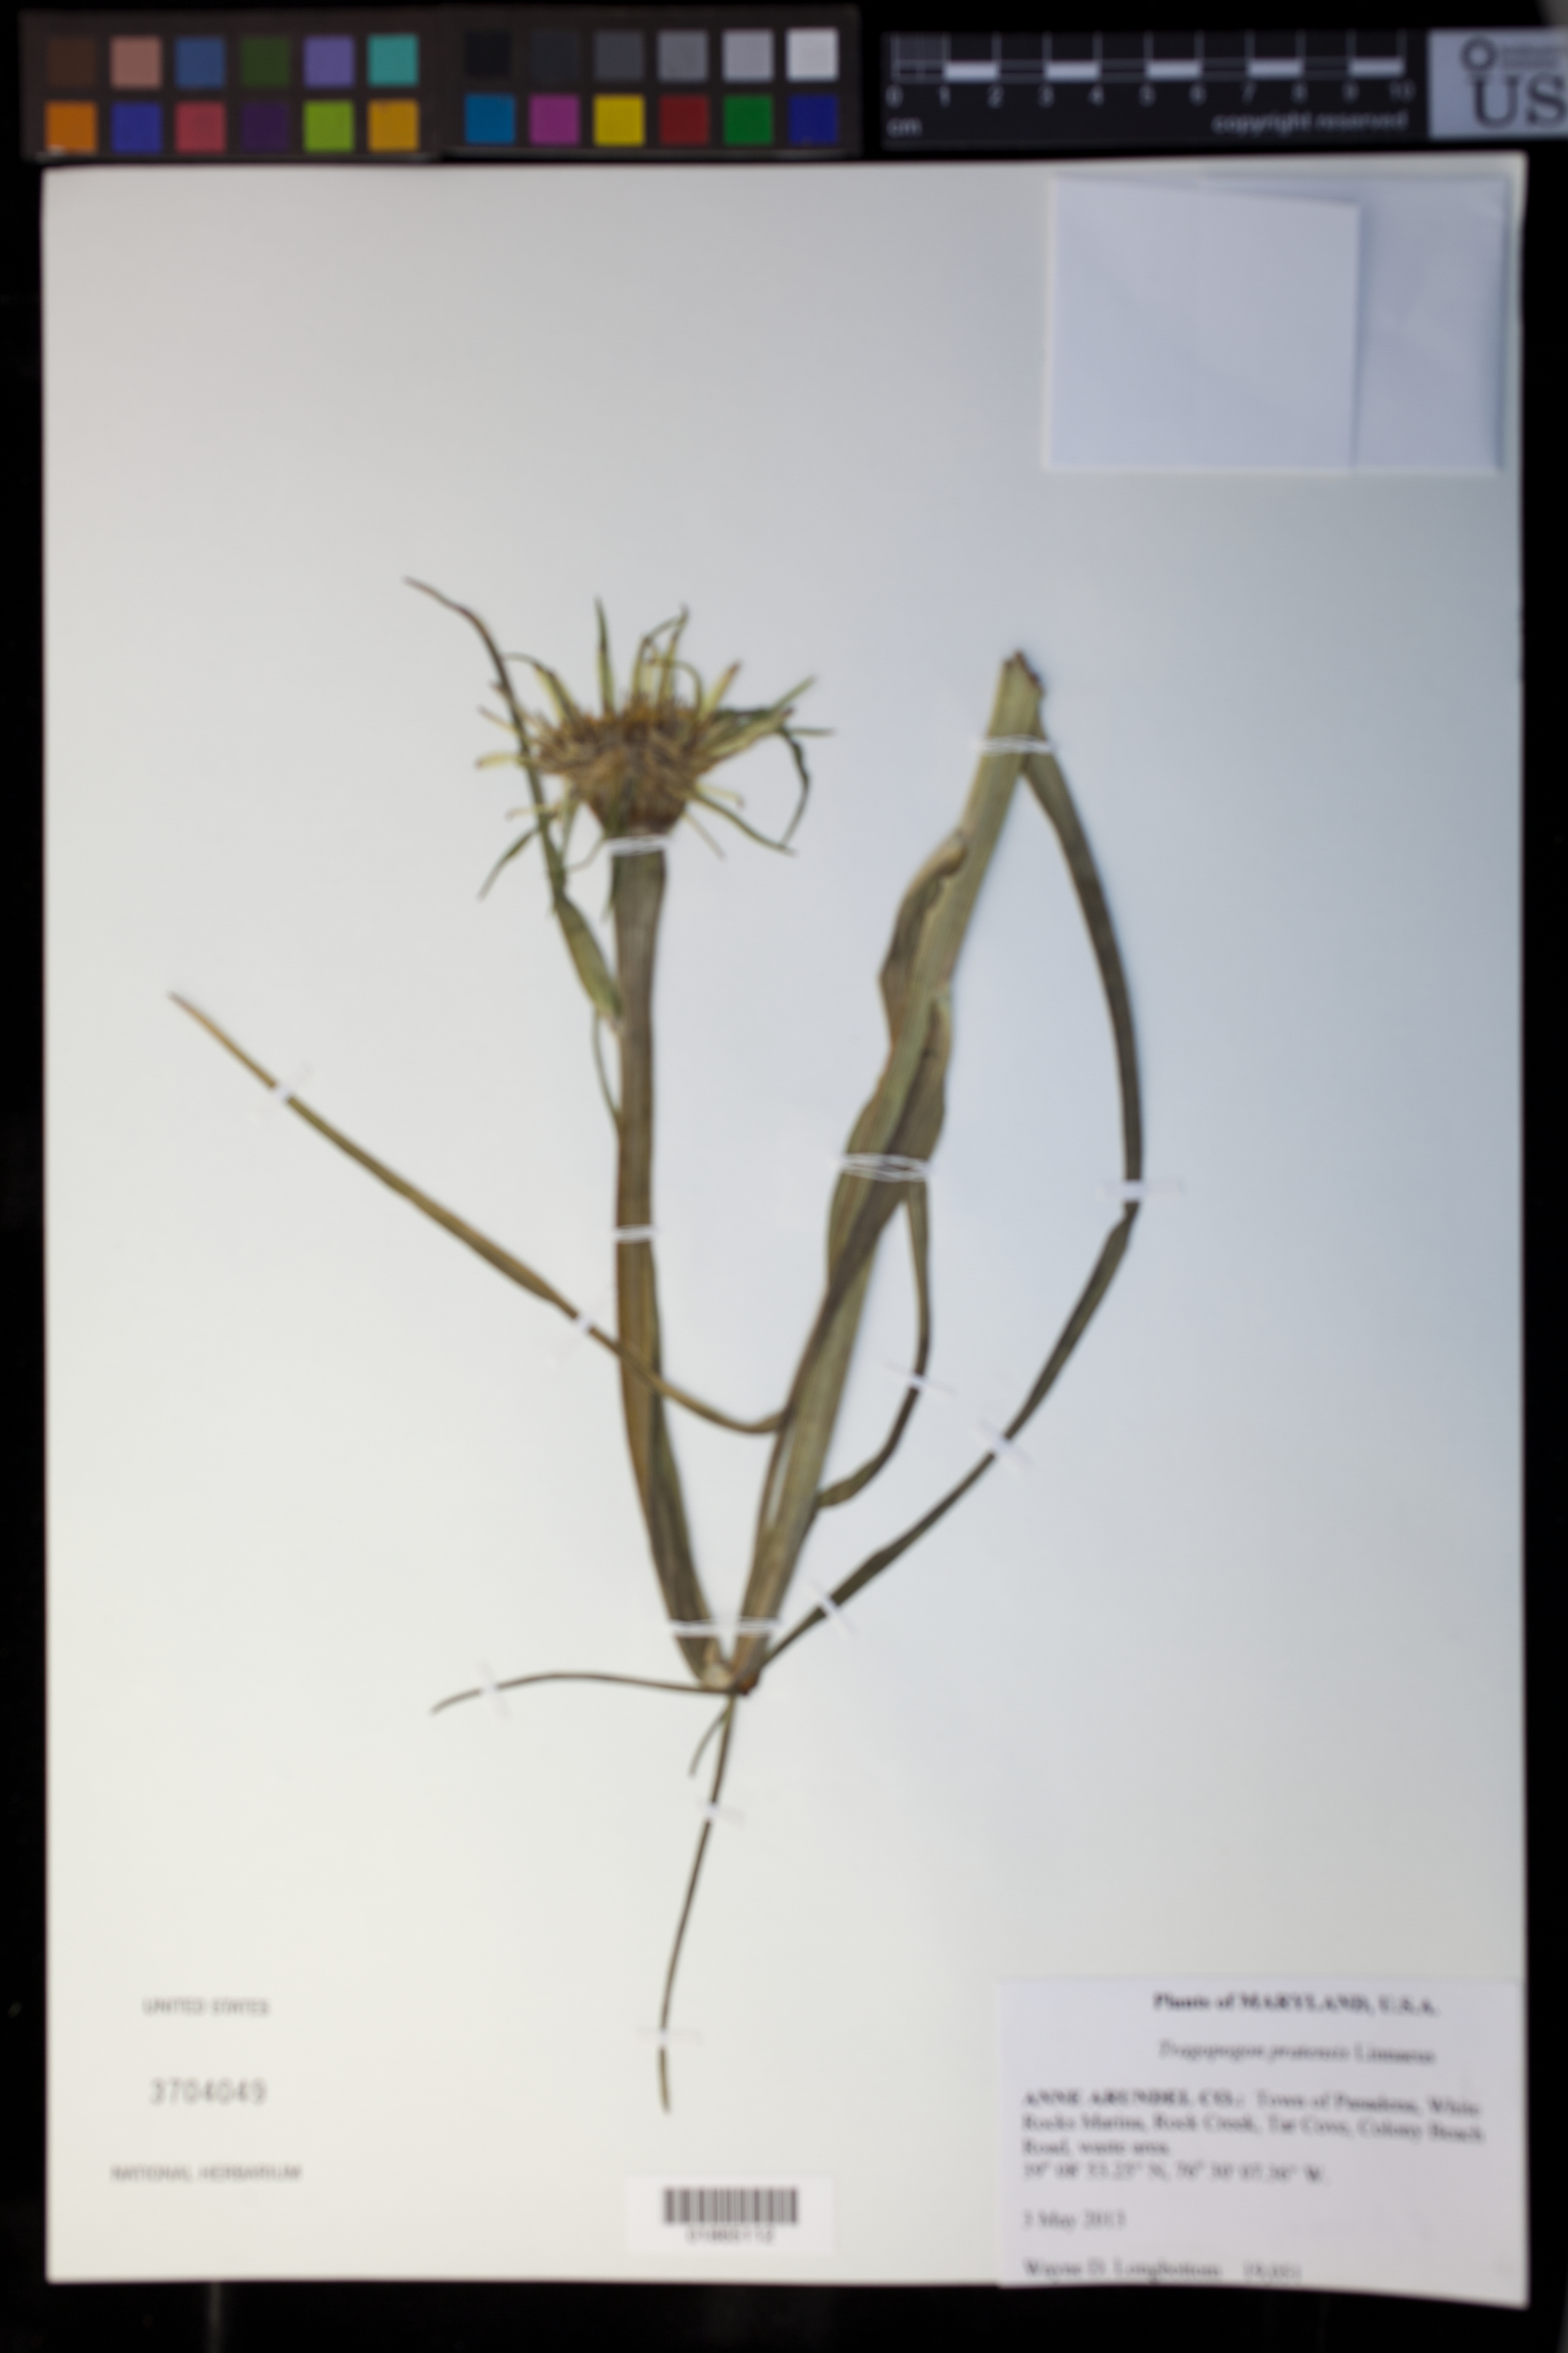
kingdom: Plantae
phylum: Tracheophyta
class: Magnoliopsida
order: Asterales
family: Asteraceae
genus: Tragopogon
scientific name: Tragopogon pratensis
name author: L.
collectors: W. D. Longbottom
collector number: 19051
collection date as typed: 3 May 2013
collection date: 2013-05-03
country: United States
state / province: Maryland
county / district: Anne Arundel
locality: Town of Pasadena, White Rocks Marina, Rock Creek. Tar Cove, Colony Beach Road, waste area.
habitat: Waste area.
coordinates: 39 08 53.35 N, 76 30 07.36 W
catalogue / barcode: US 3704049